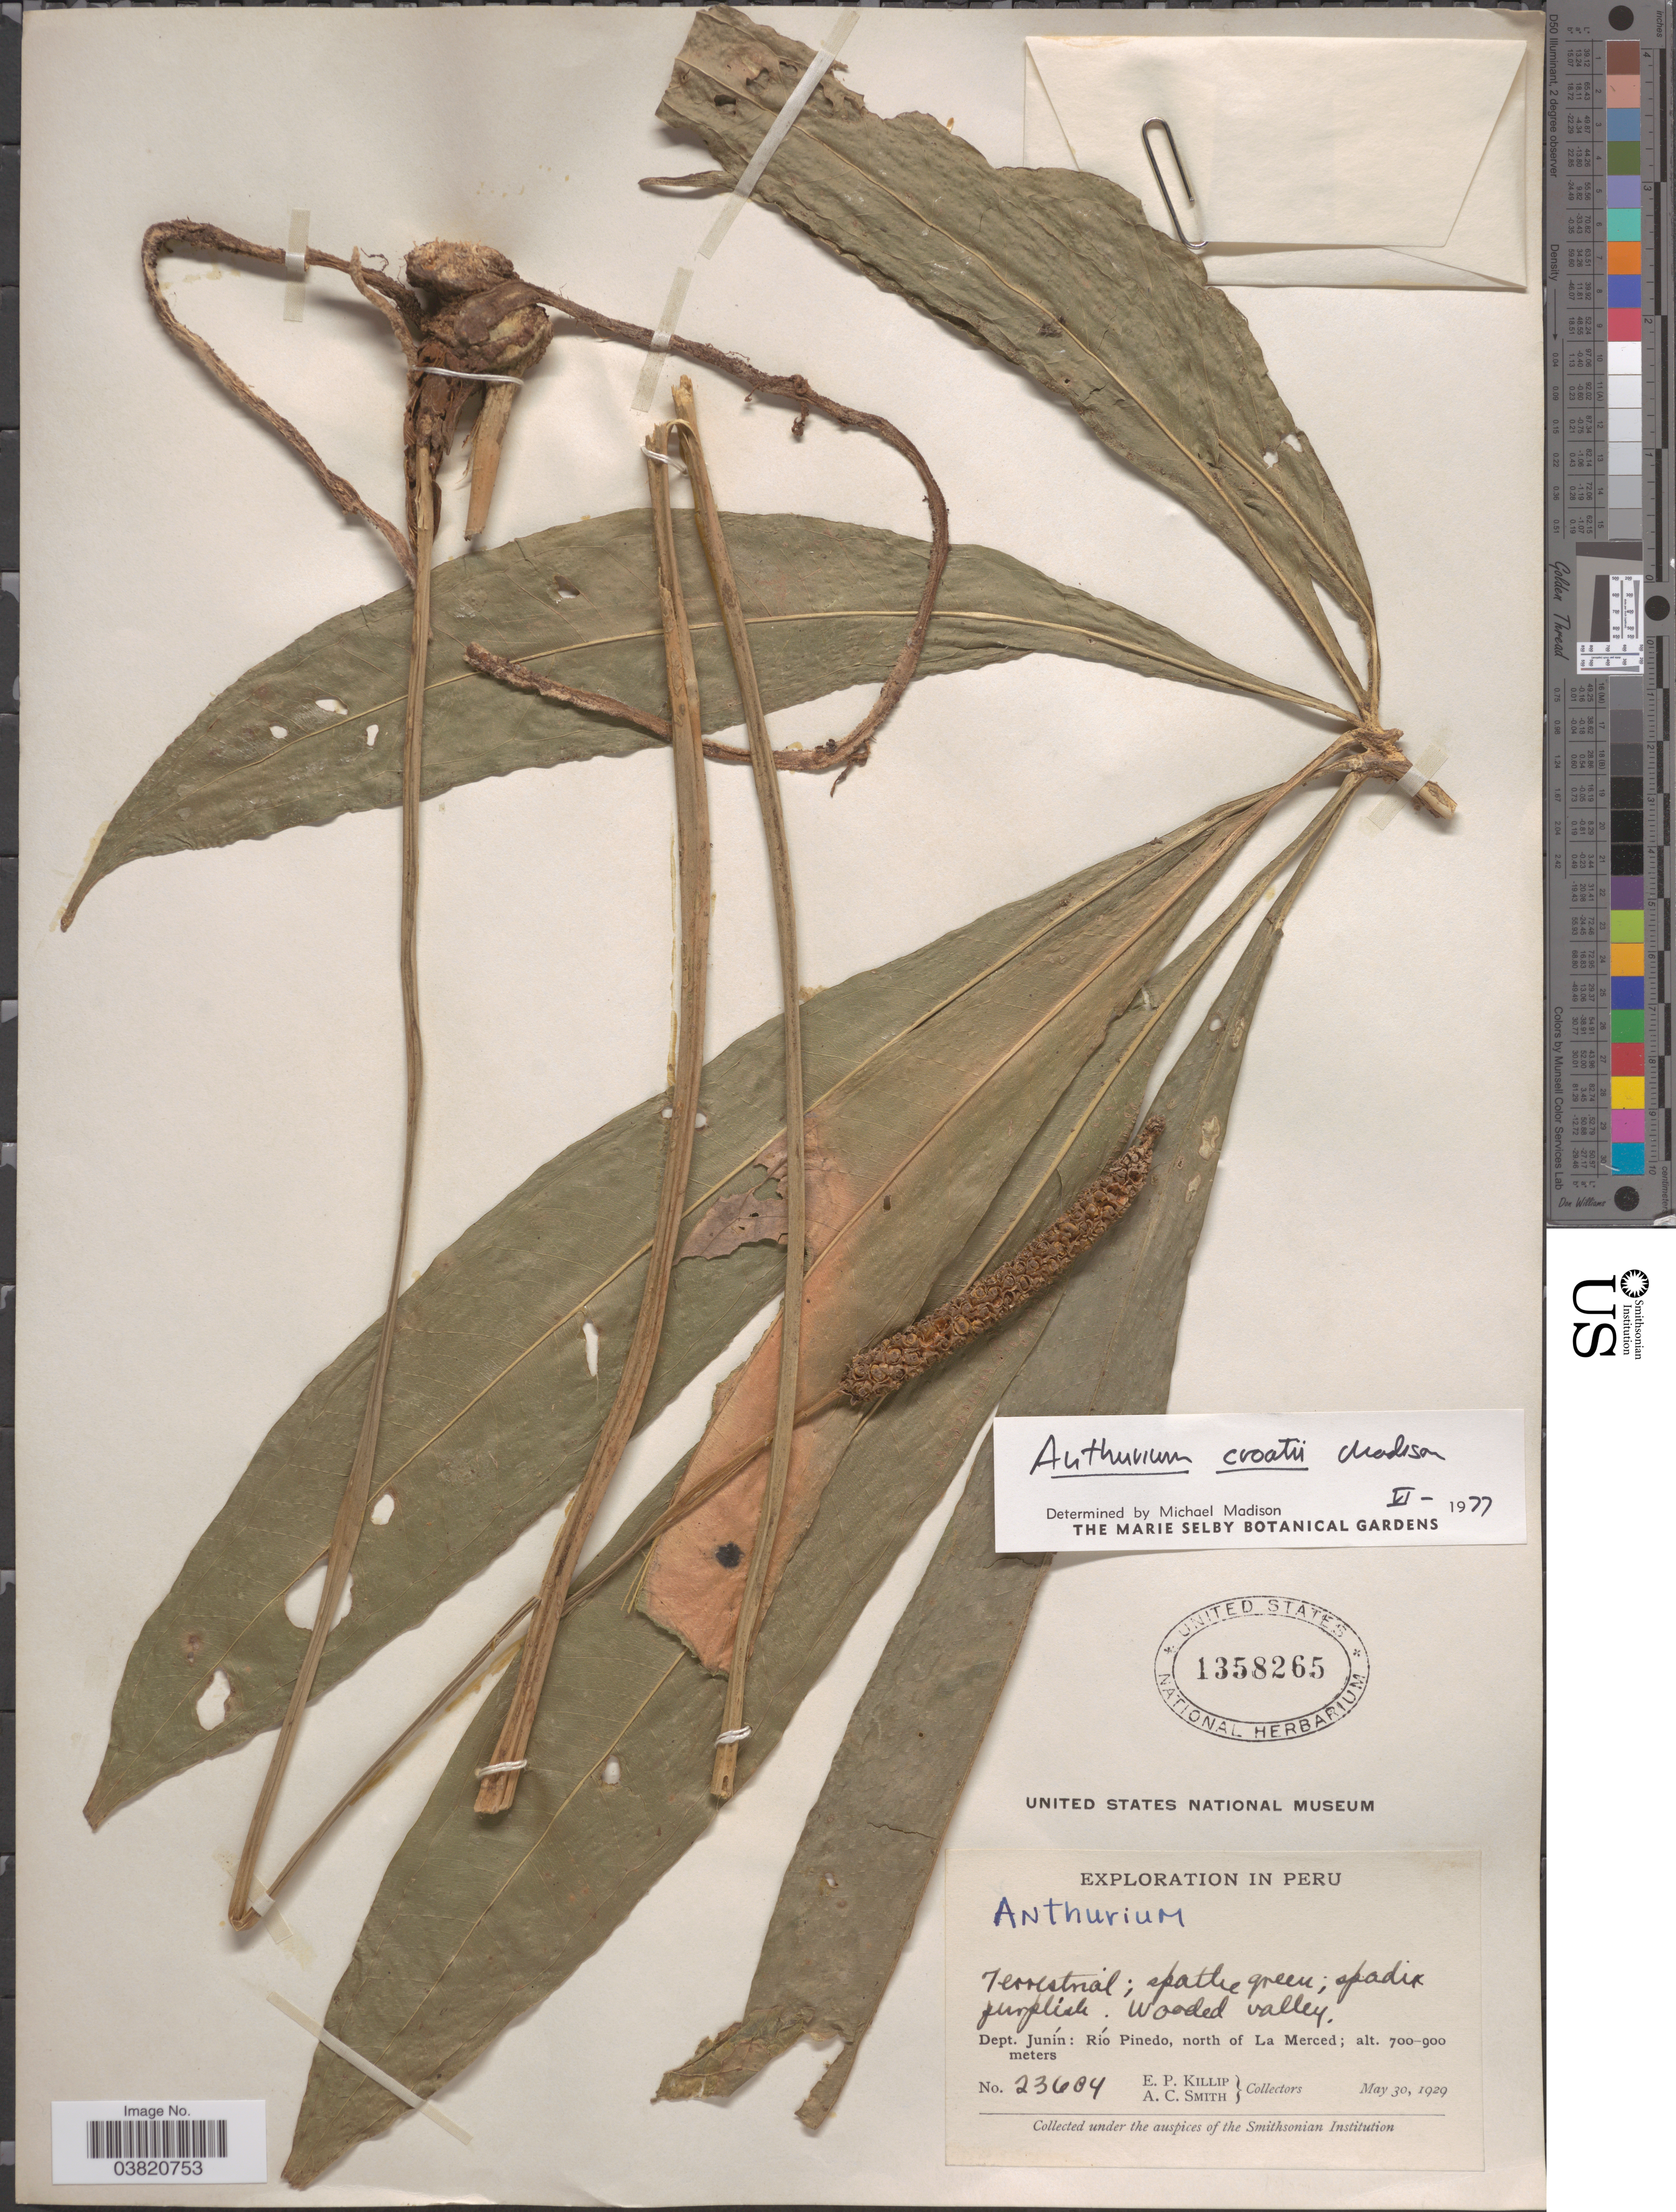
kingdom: Plantae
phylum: Tracheophyta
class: Liliopsida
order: Alismatales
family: Araceae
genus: Anthurium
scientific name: Anthurium croatii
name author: Madison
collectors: E. P. Killip & A. C. Smith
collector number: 23684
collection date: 1929-05-30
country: Peru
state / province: Junín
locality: Dept. Junín: Río Pinedo, north of La Merced.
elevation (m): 700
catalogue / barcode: US 1358265